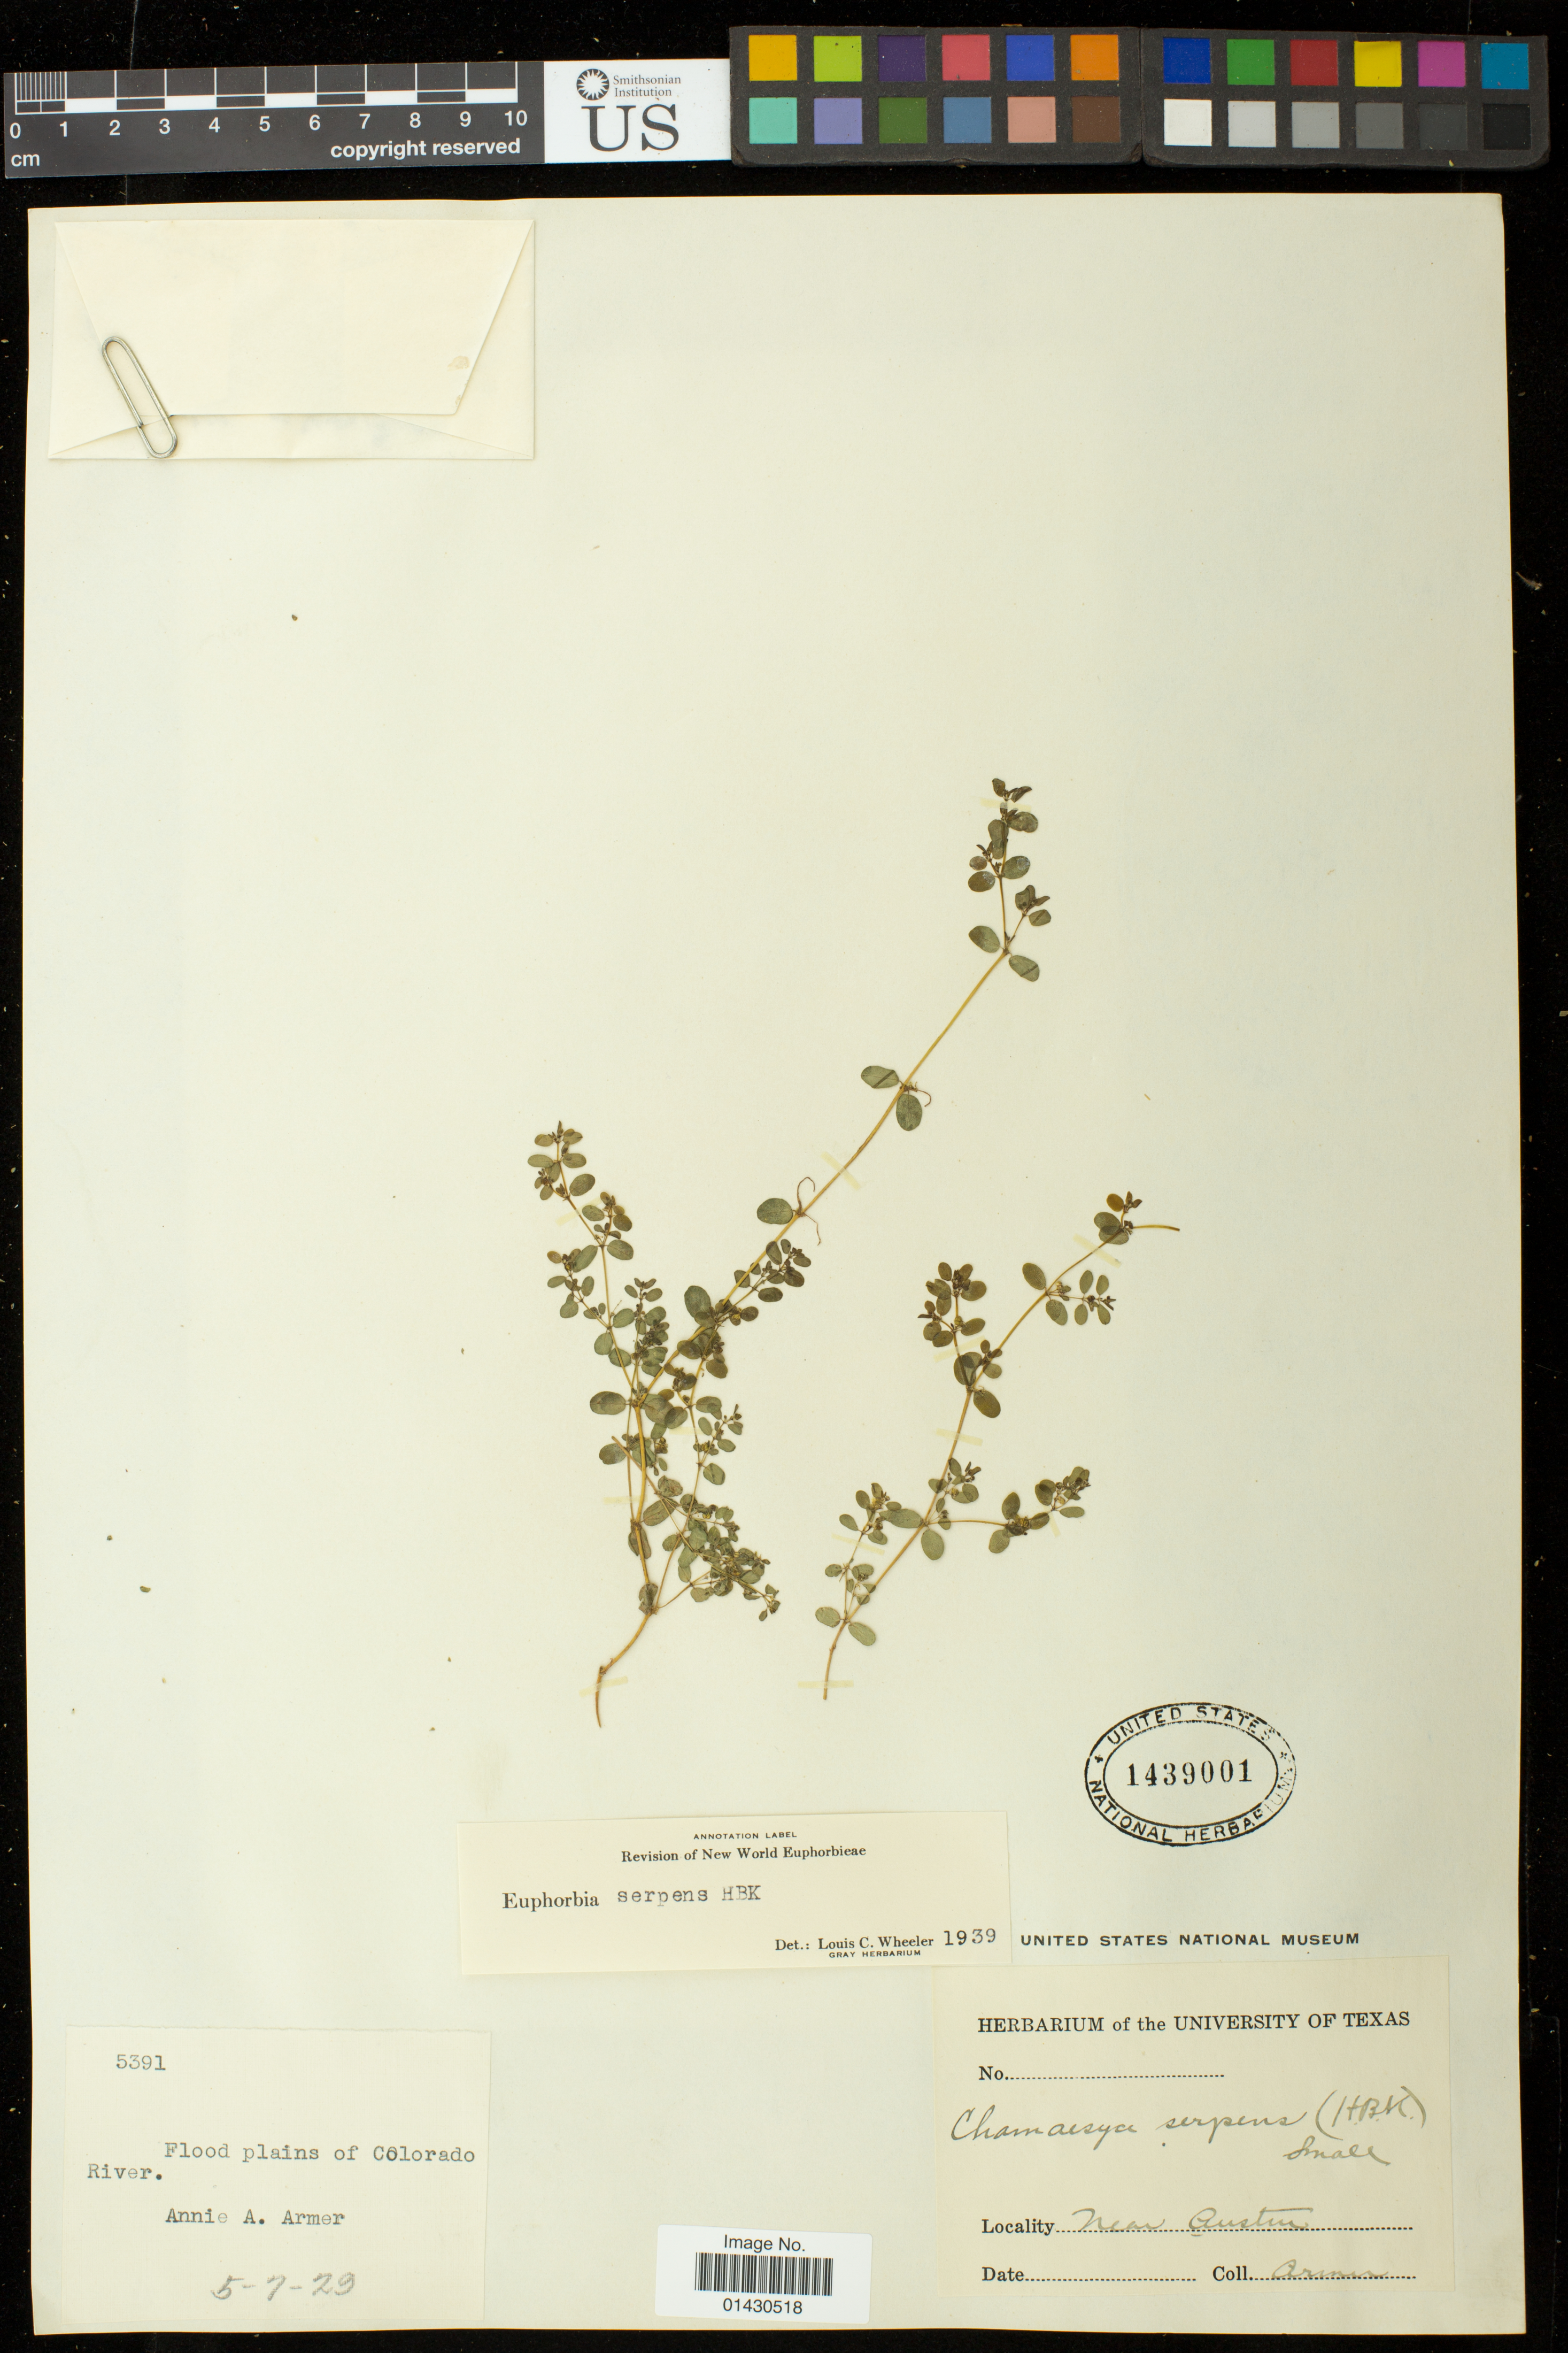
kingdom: Plantae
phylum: Tracheophyta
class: Magnoliopsida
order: Malpighiales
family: Euphorbiaceae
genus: Euphorbia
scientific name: Euphorbia serpens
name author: Kunth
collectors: A. Armer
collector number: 5391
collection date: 1929-05-07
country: United States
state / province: Texas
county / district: Travis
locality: Near Austin ; plains of Colorado River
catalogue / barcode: US 1439001